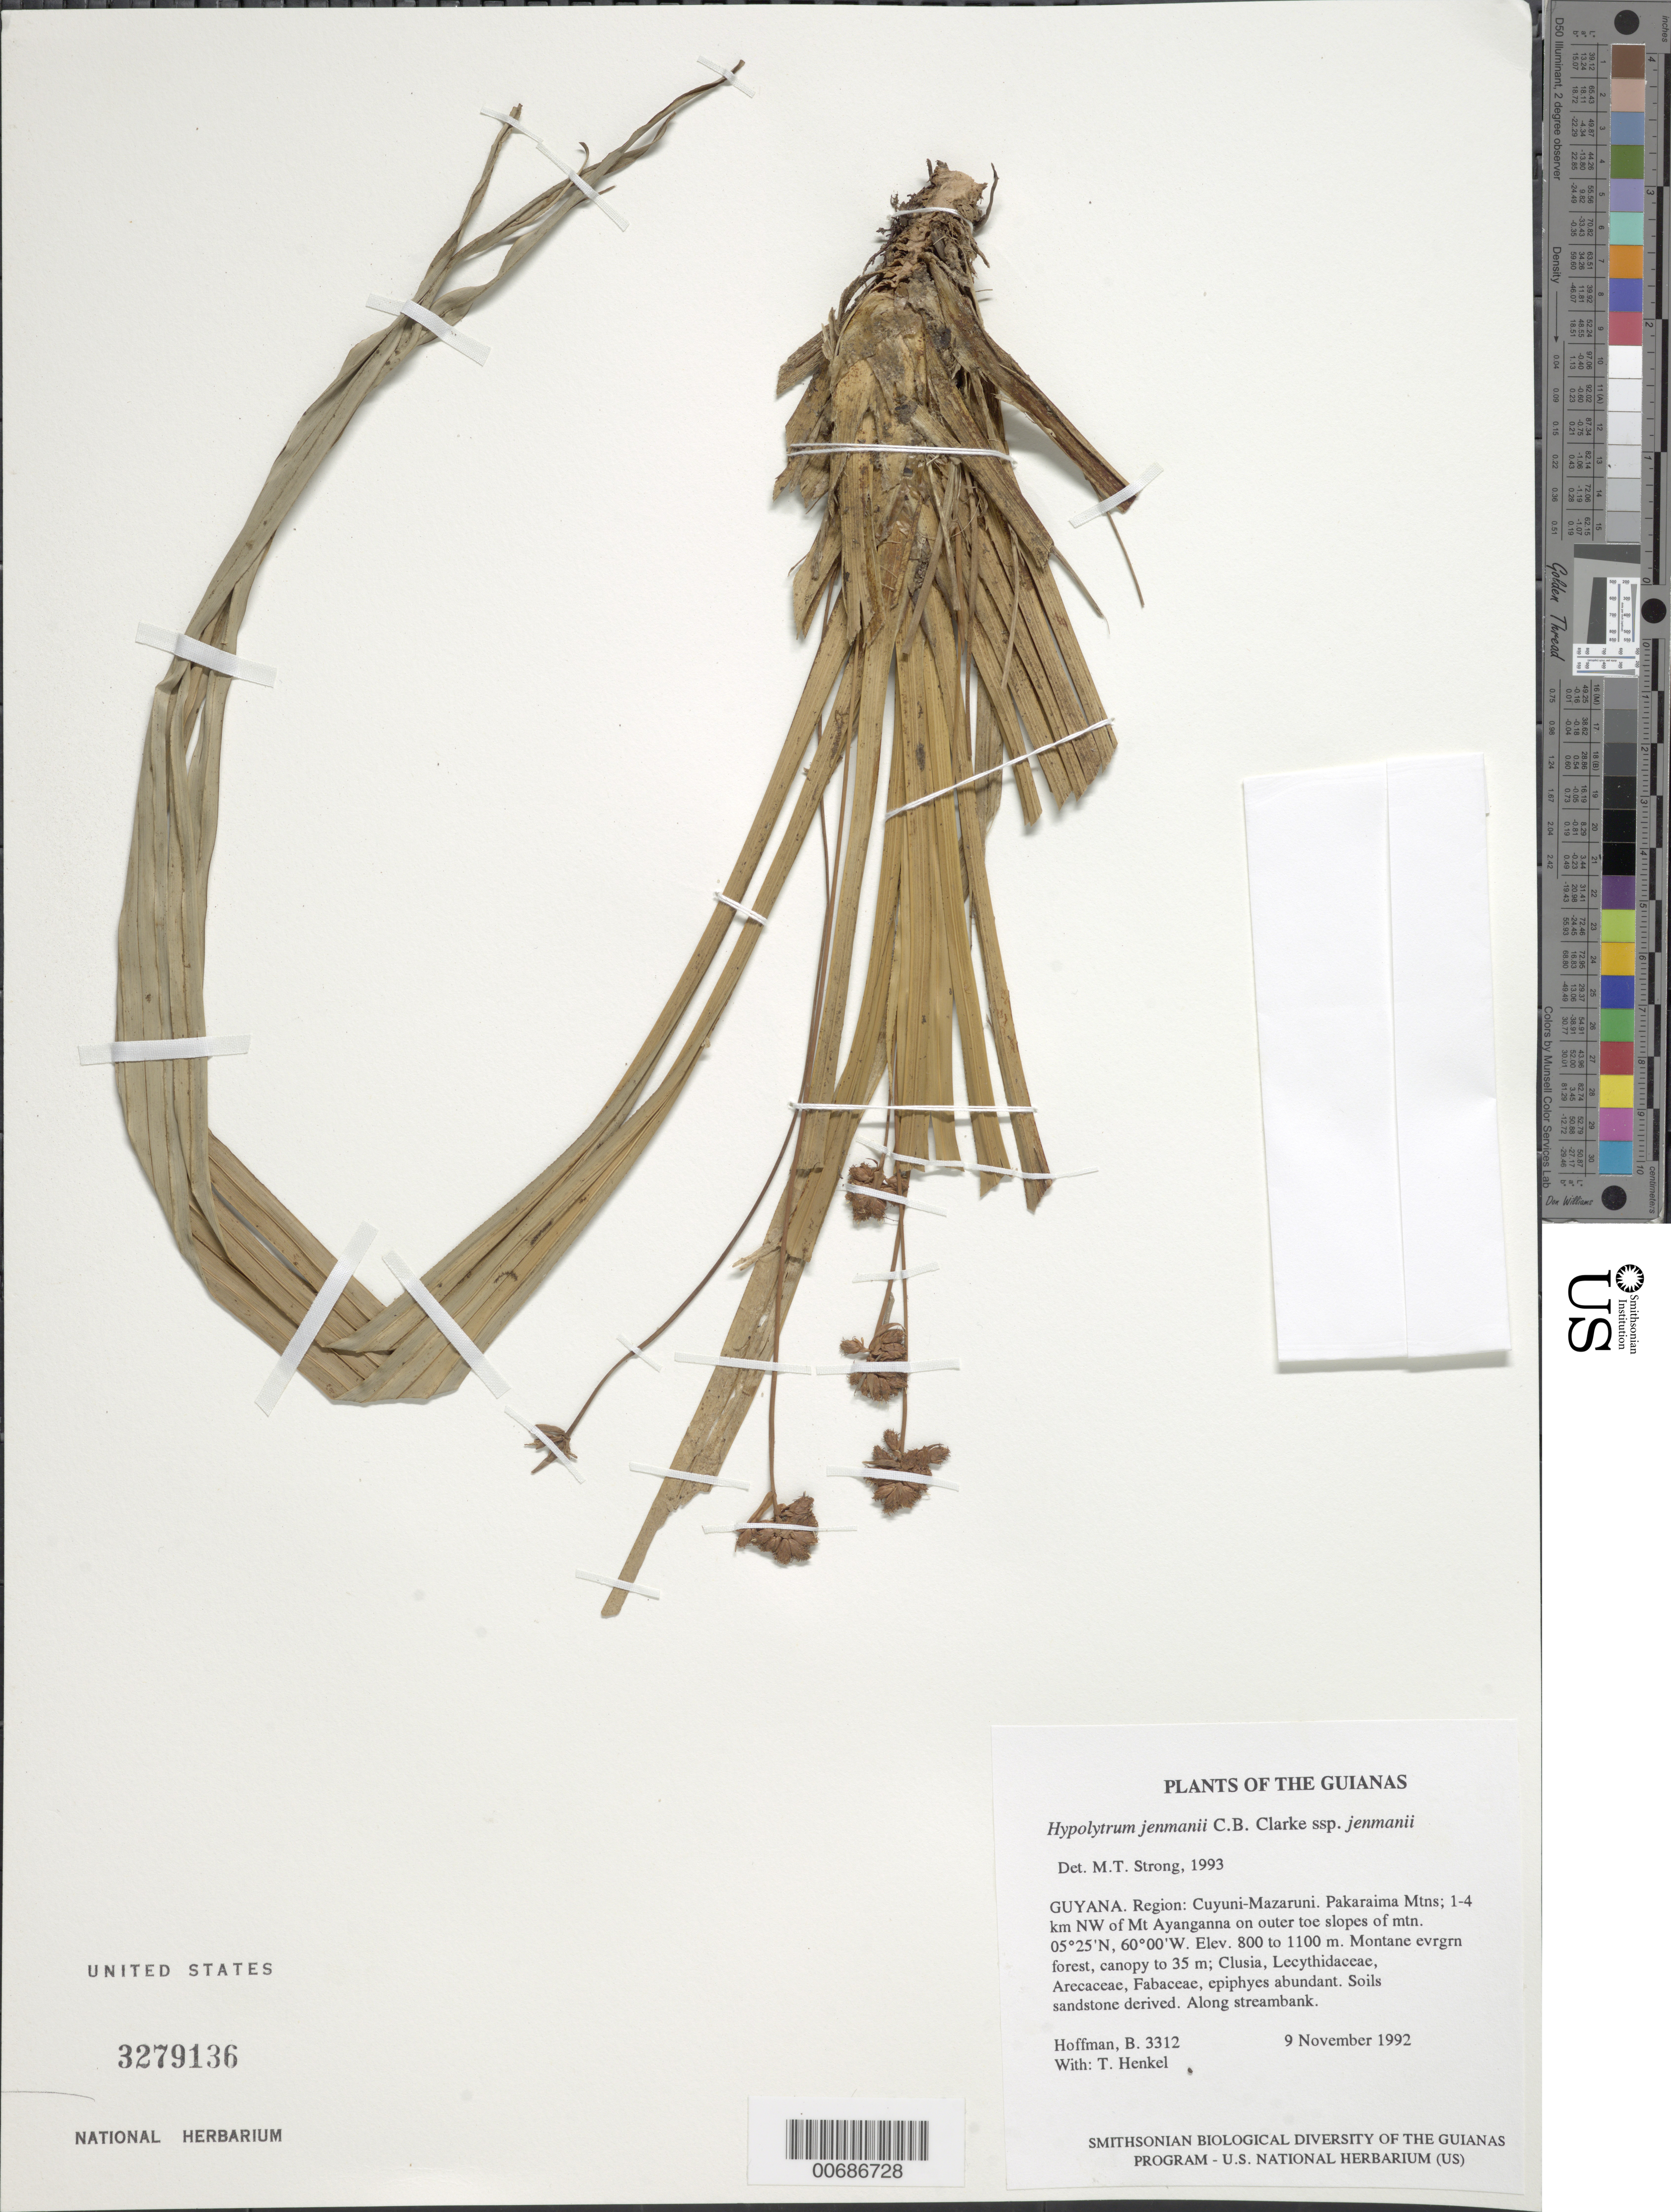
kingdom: Plantae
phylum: Tracheophyta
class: Liliopsida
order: Poales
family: Cyperaceae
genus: Hypolytrum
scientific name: Hypolytrum jenmanii subsp. jenmanii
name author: C.B. Clarke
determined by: Strong, M. T., (US), Smithsonian Institution - National Museum of Natural History (UNITED STATES)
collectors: B. Hoffman & T. Henkel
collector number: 3312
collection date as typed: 9 November 1992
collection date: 1992-11-09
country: Guyana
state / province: Cuyuni-Mazaruni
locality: Pakaraima Mountains; 1-4 km NW of Mt. Ayanganna on outer toe slopes of mountain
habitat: Montane evrgrn forest, canopy to 35 m; Clusia, Lecythidaceae, Arecaceae, Fabaceae, epiphyes abundant. Soils sandstone derived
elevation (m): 800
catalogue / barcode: US 3279136